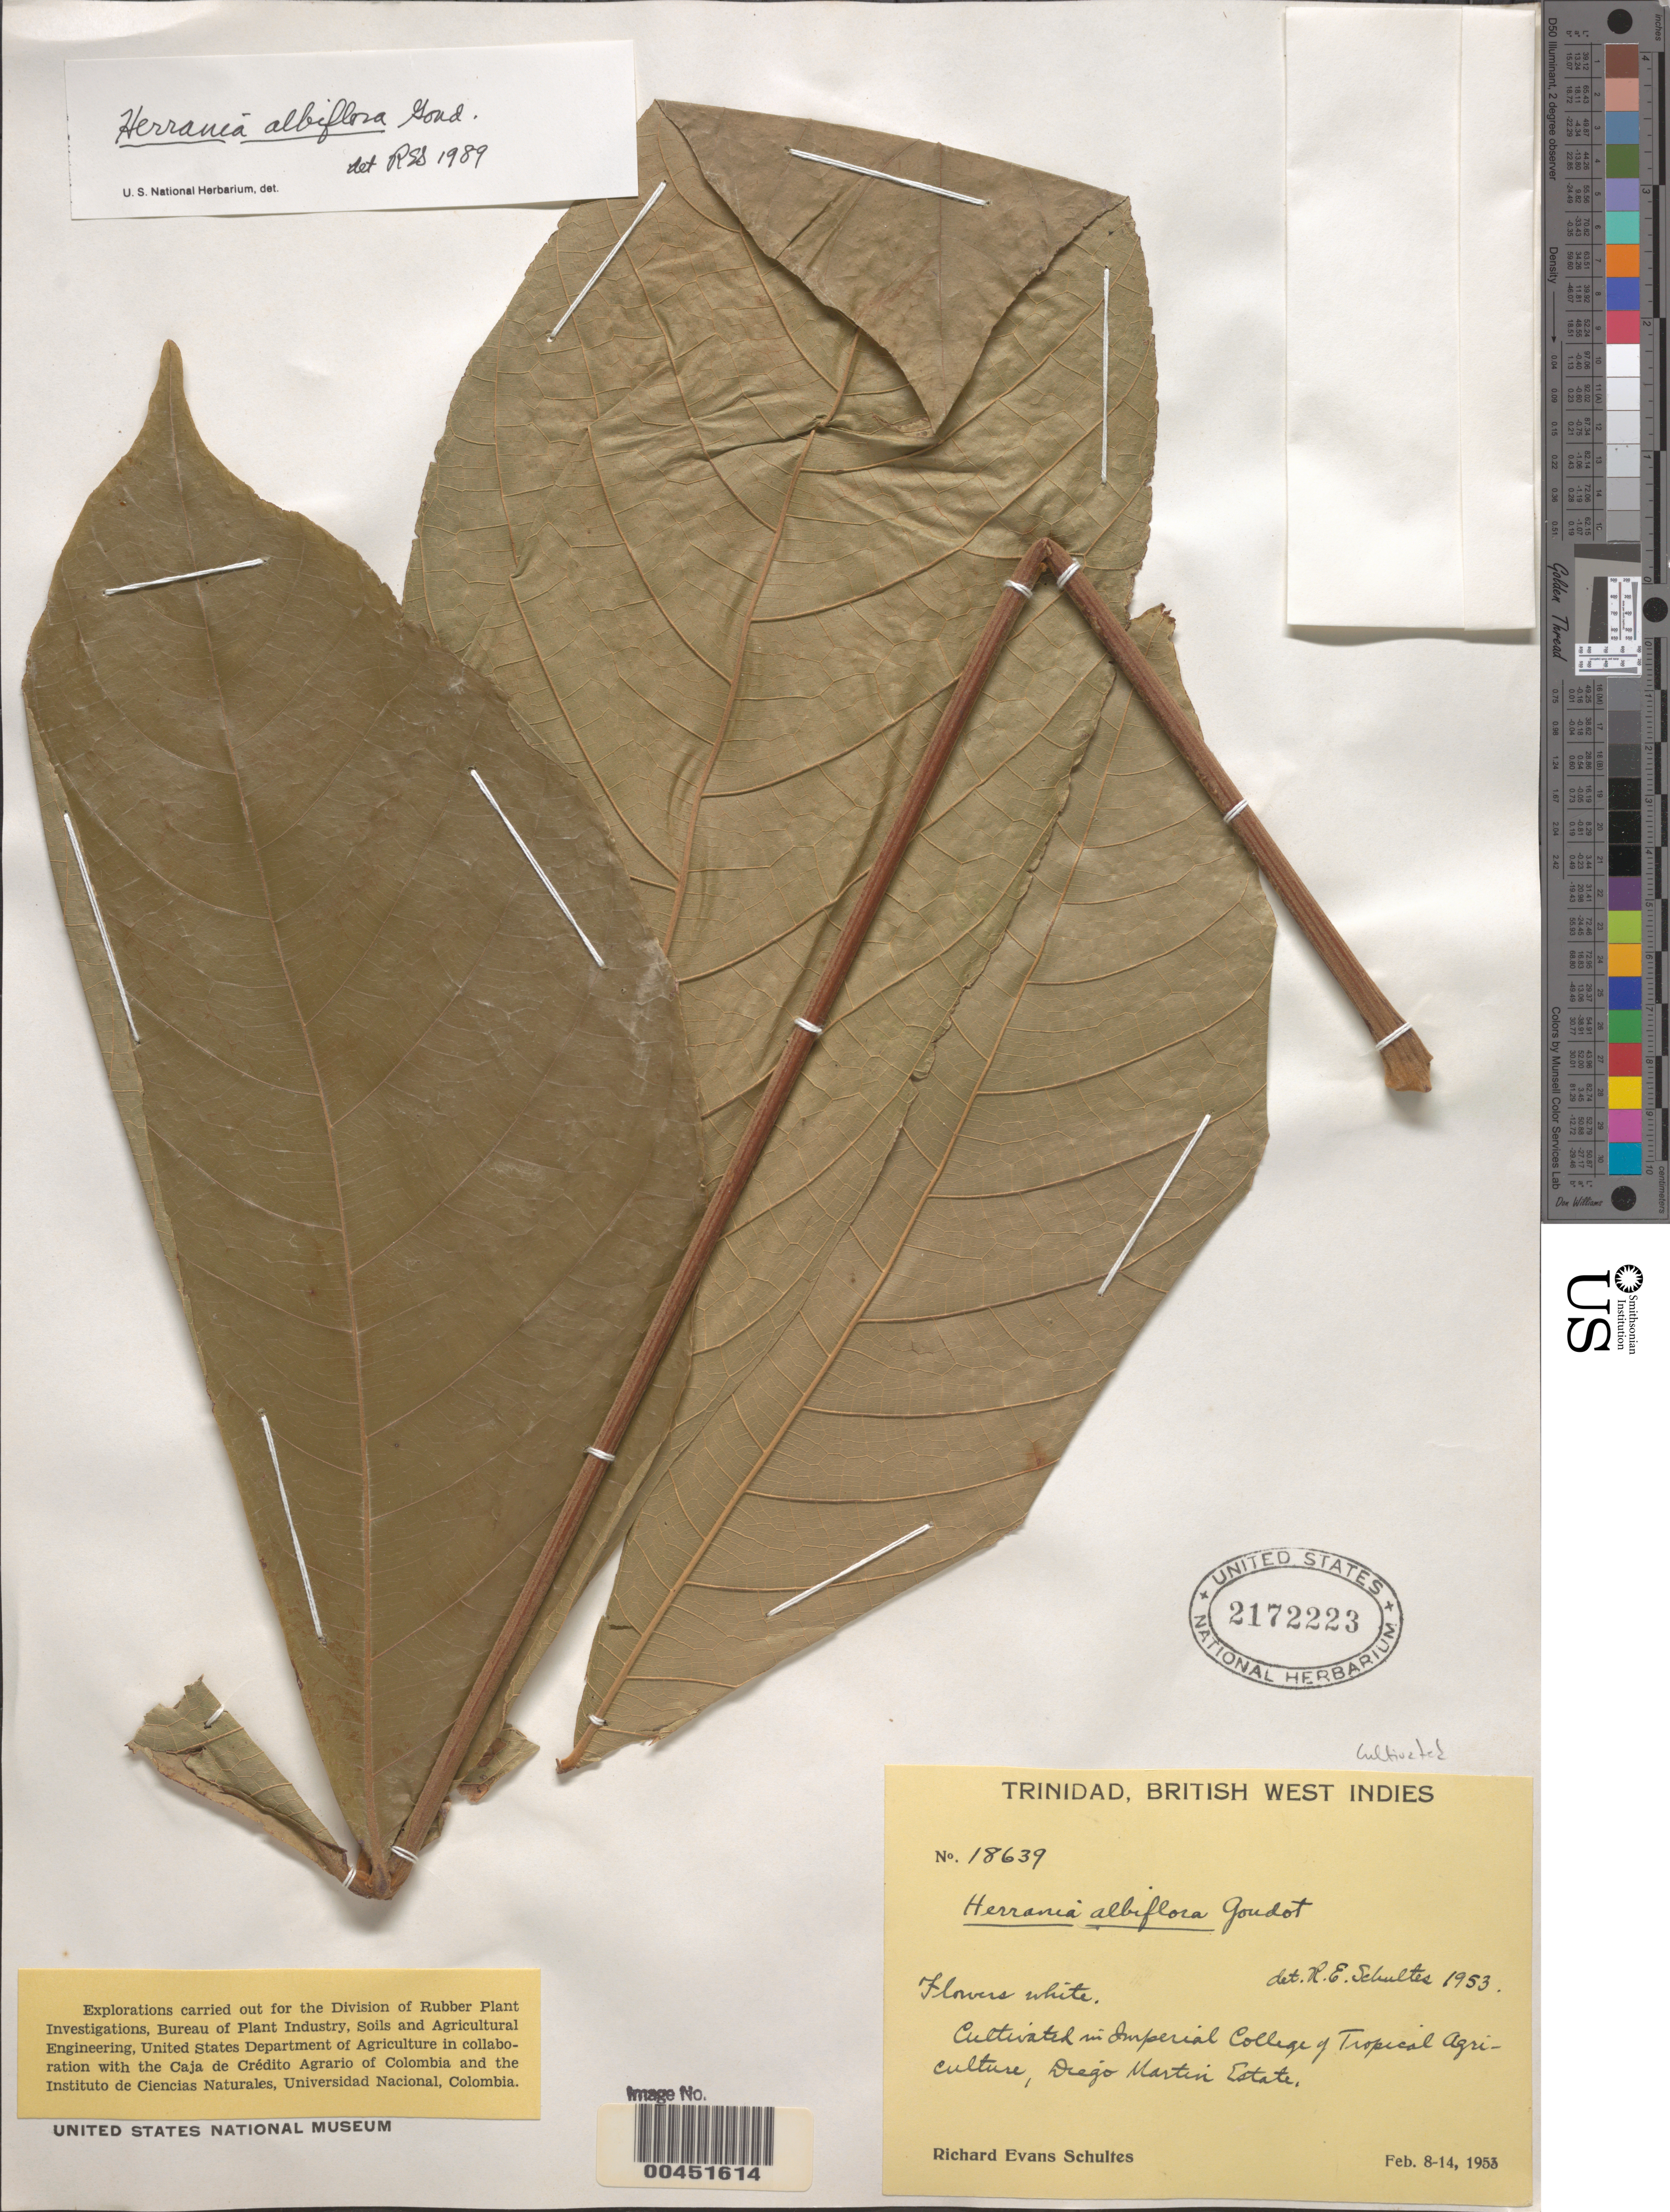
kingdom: Plantae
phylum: Tracheophyta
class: Magnoliopsida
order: Malvales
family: Malvaceae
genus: Theobroma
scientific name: Theobroma albiflorum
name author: (Goudot) De Wild.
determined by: Dorr, L. J., (BOT), Smithsonian Institution - National Museum of Natural History (UNITED STATES)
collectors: R. E. Schultes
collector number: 18639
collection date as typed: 08 Feb 1953 to 14 Feb 1953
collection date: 1953-02-08/1953-02-14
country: Trinidad and Tobago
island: Trinidad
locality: Imperial College of Tropical Agriculture, Diego Martin Estate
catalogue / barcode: US 2172223